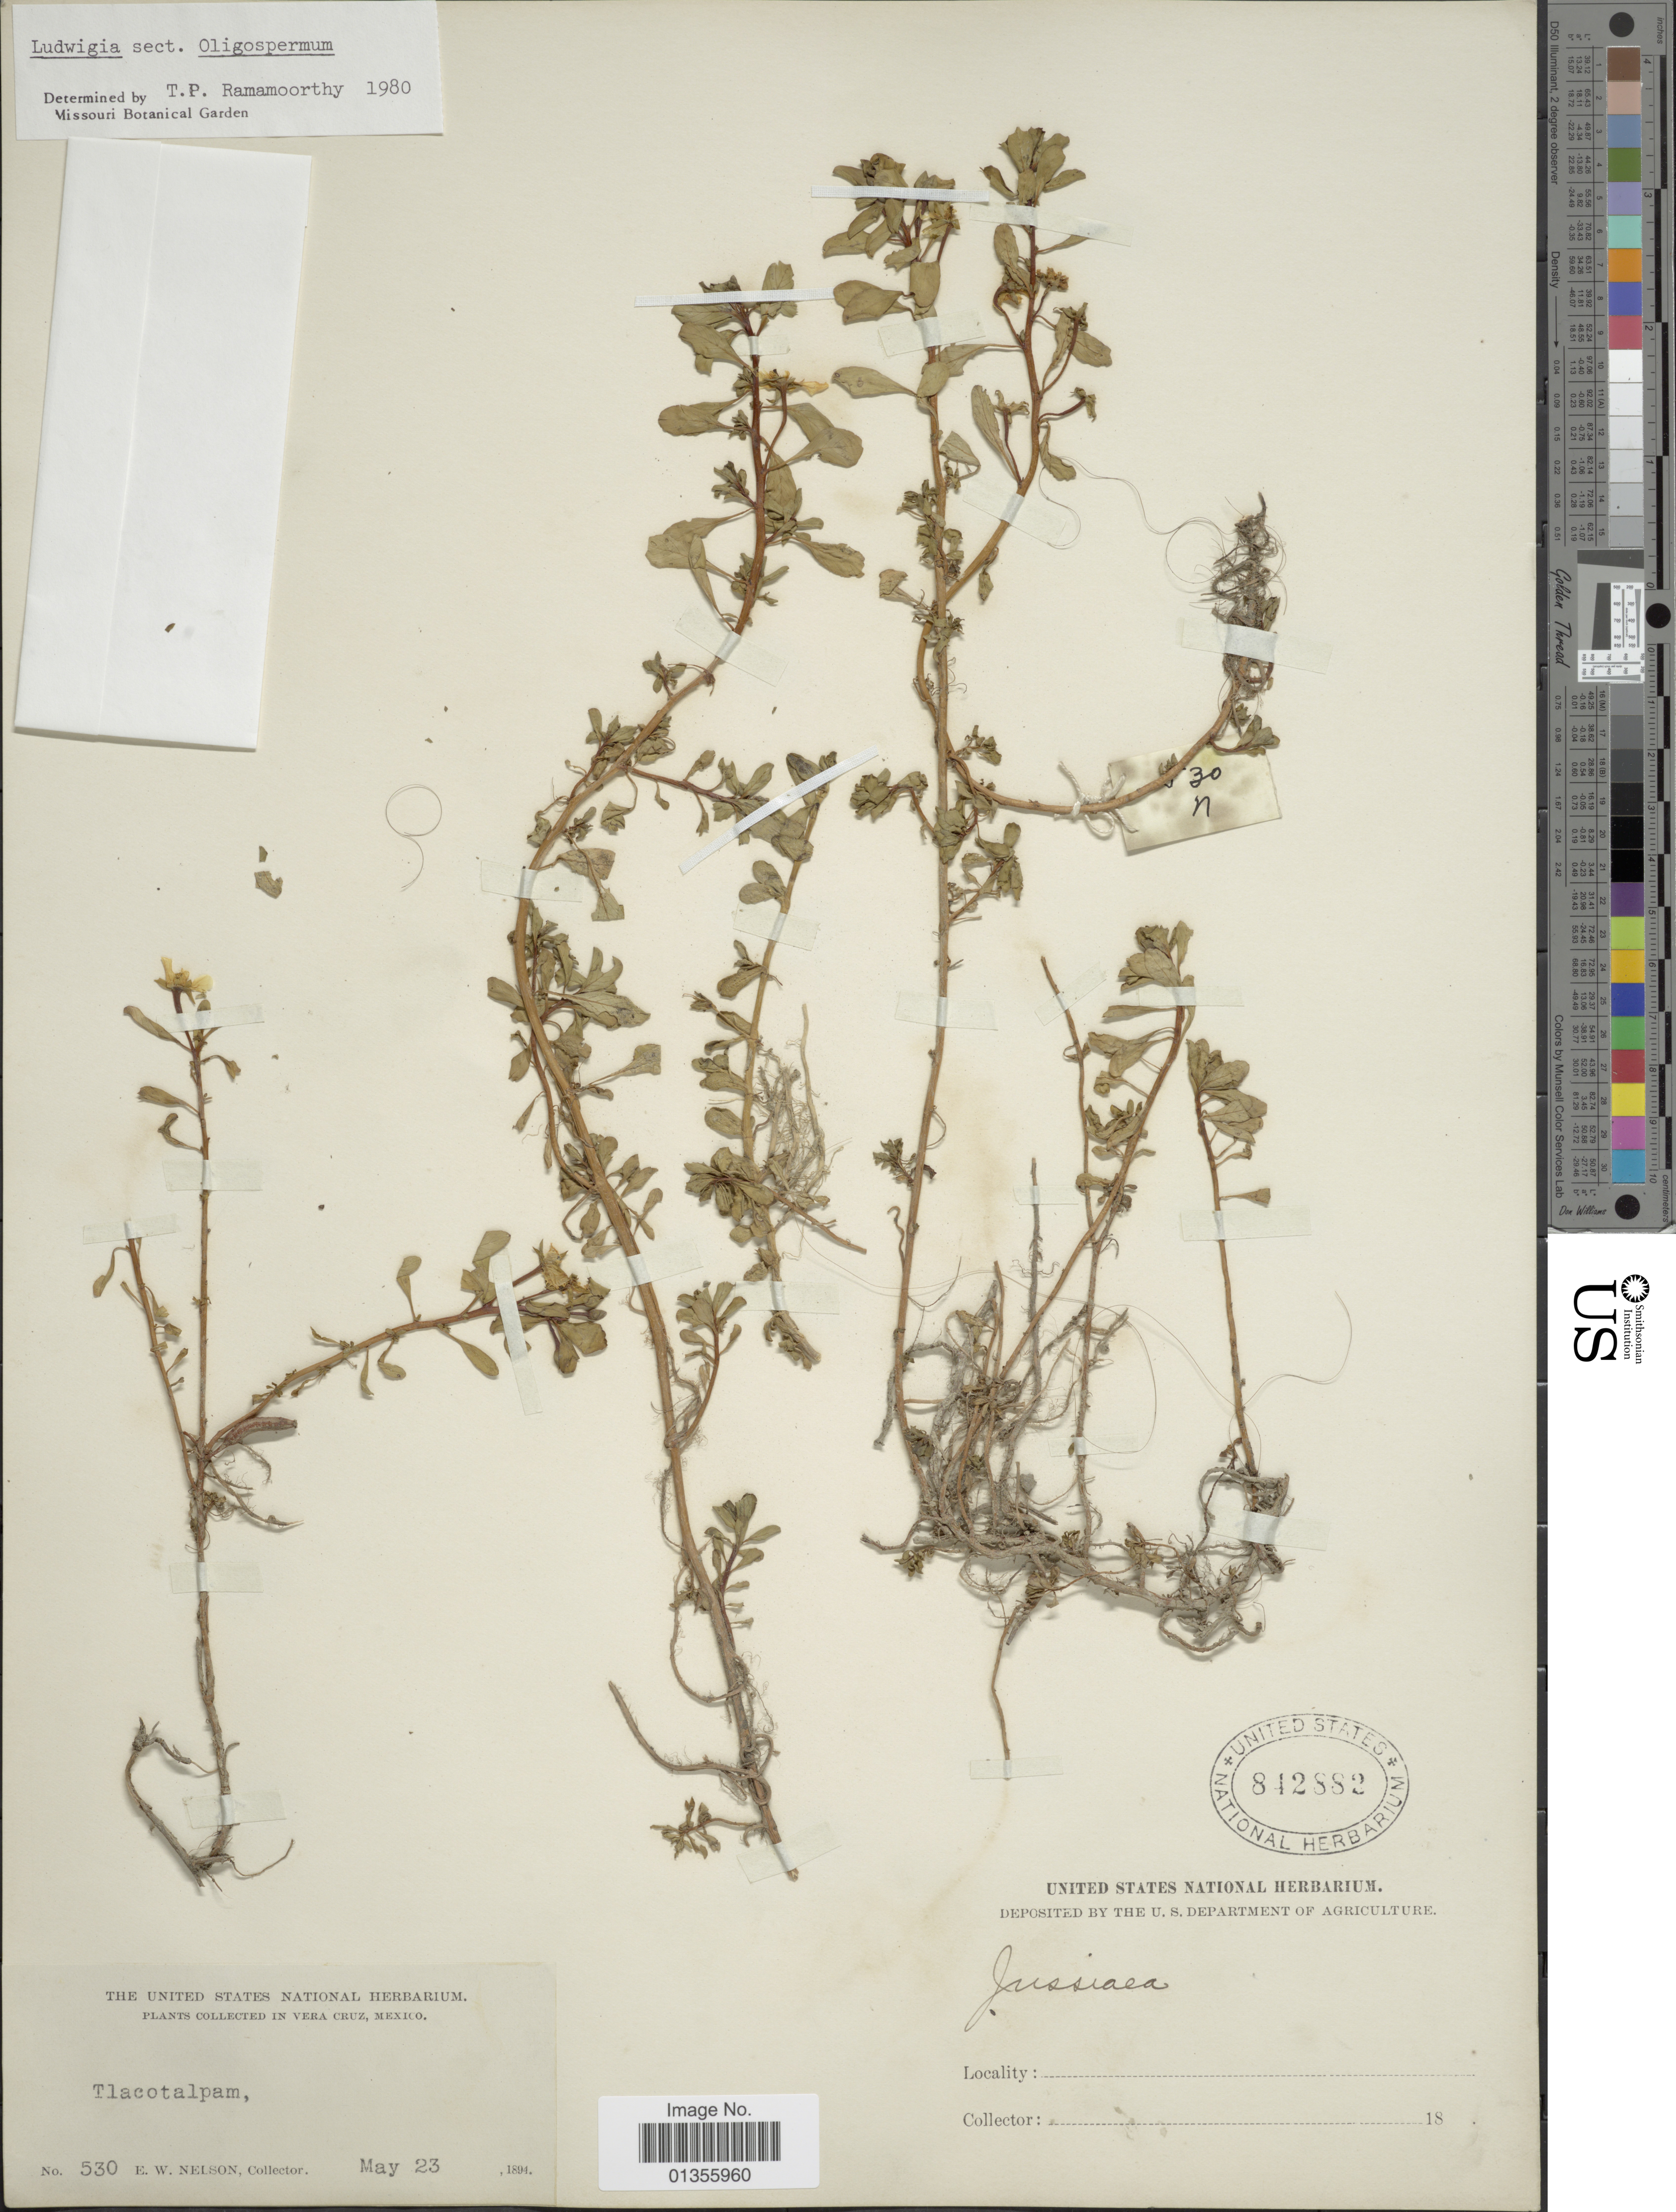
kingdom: Plantae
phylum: Tracheophyta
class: Magnoliopsida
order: Myrtales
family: Onagraceae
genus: Ludwigia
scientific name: Ludwigia octovalvis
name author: (Jacq.) P.H. Raven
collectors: E. W. Nelson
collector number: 530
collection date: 1894-05-23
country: Mexico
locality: Vera Cruz. Tlacotalpam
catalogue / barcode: US 842882